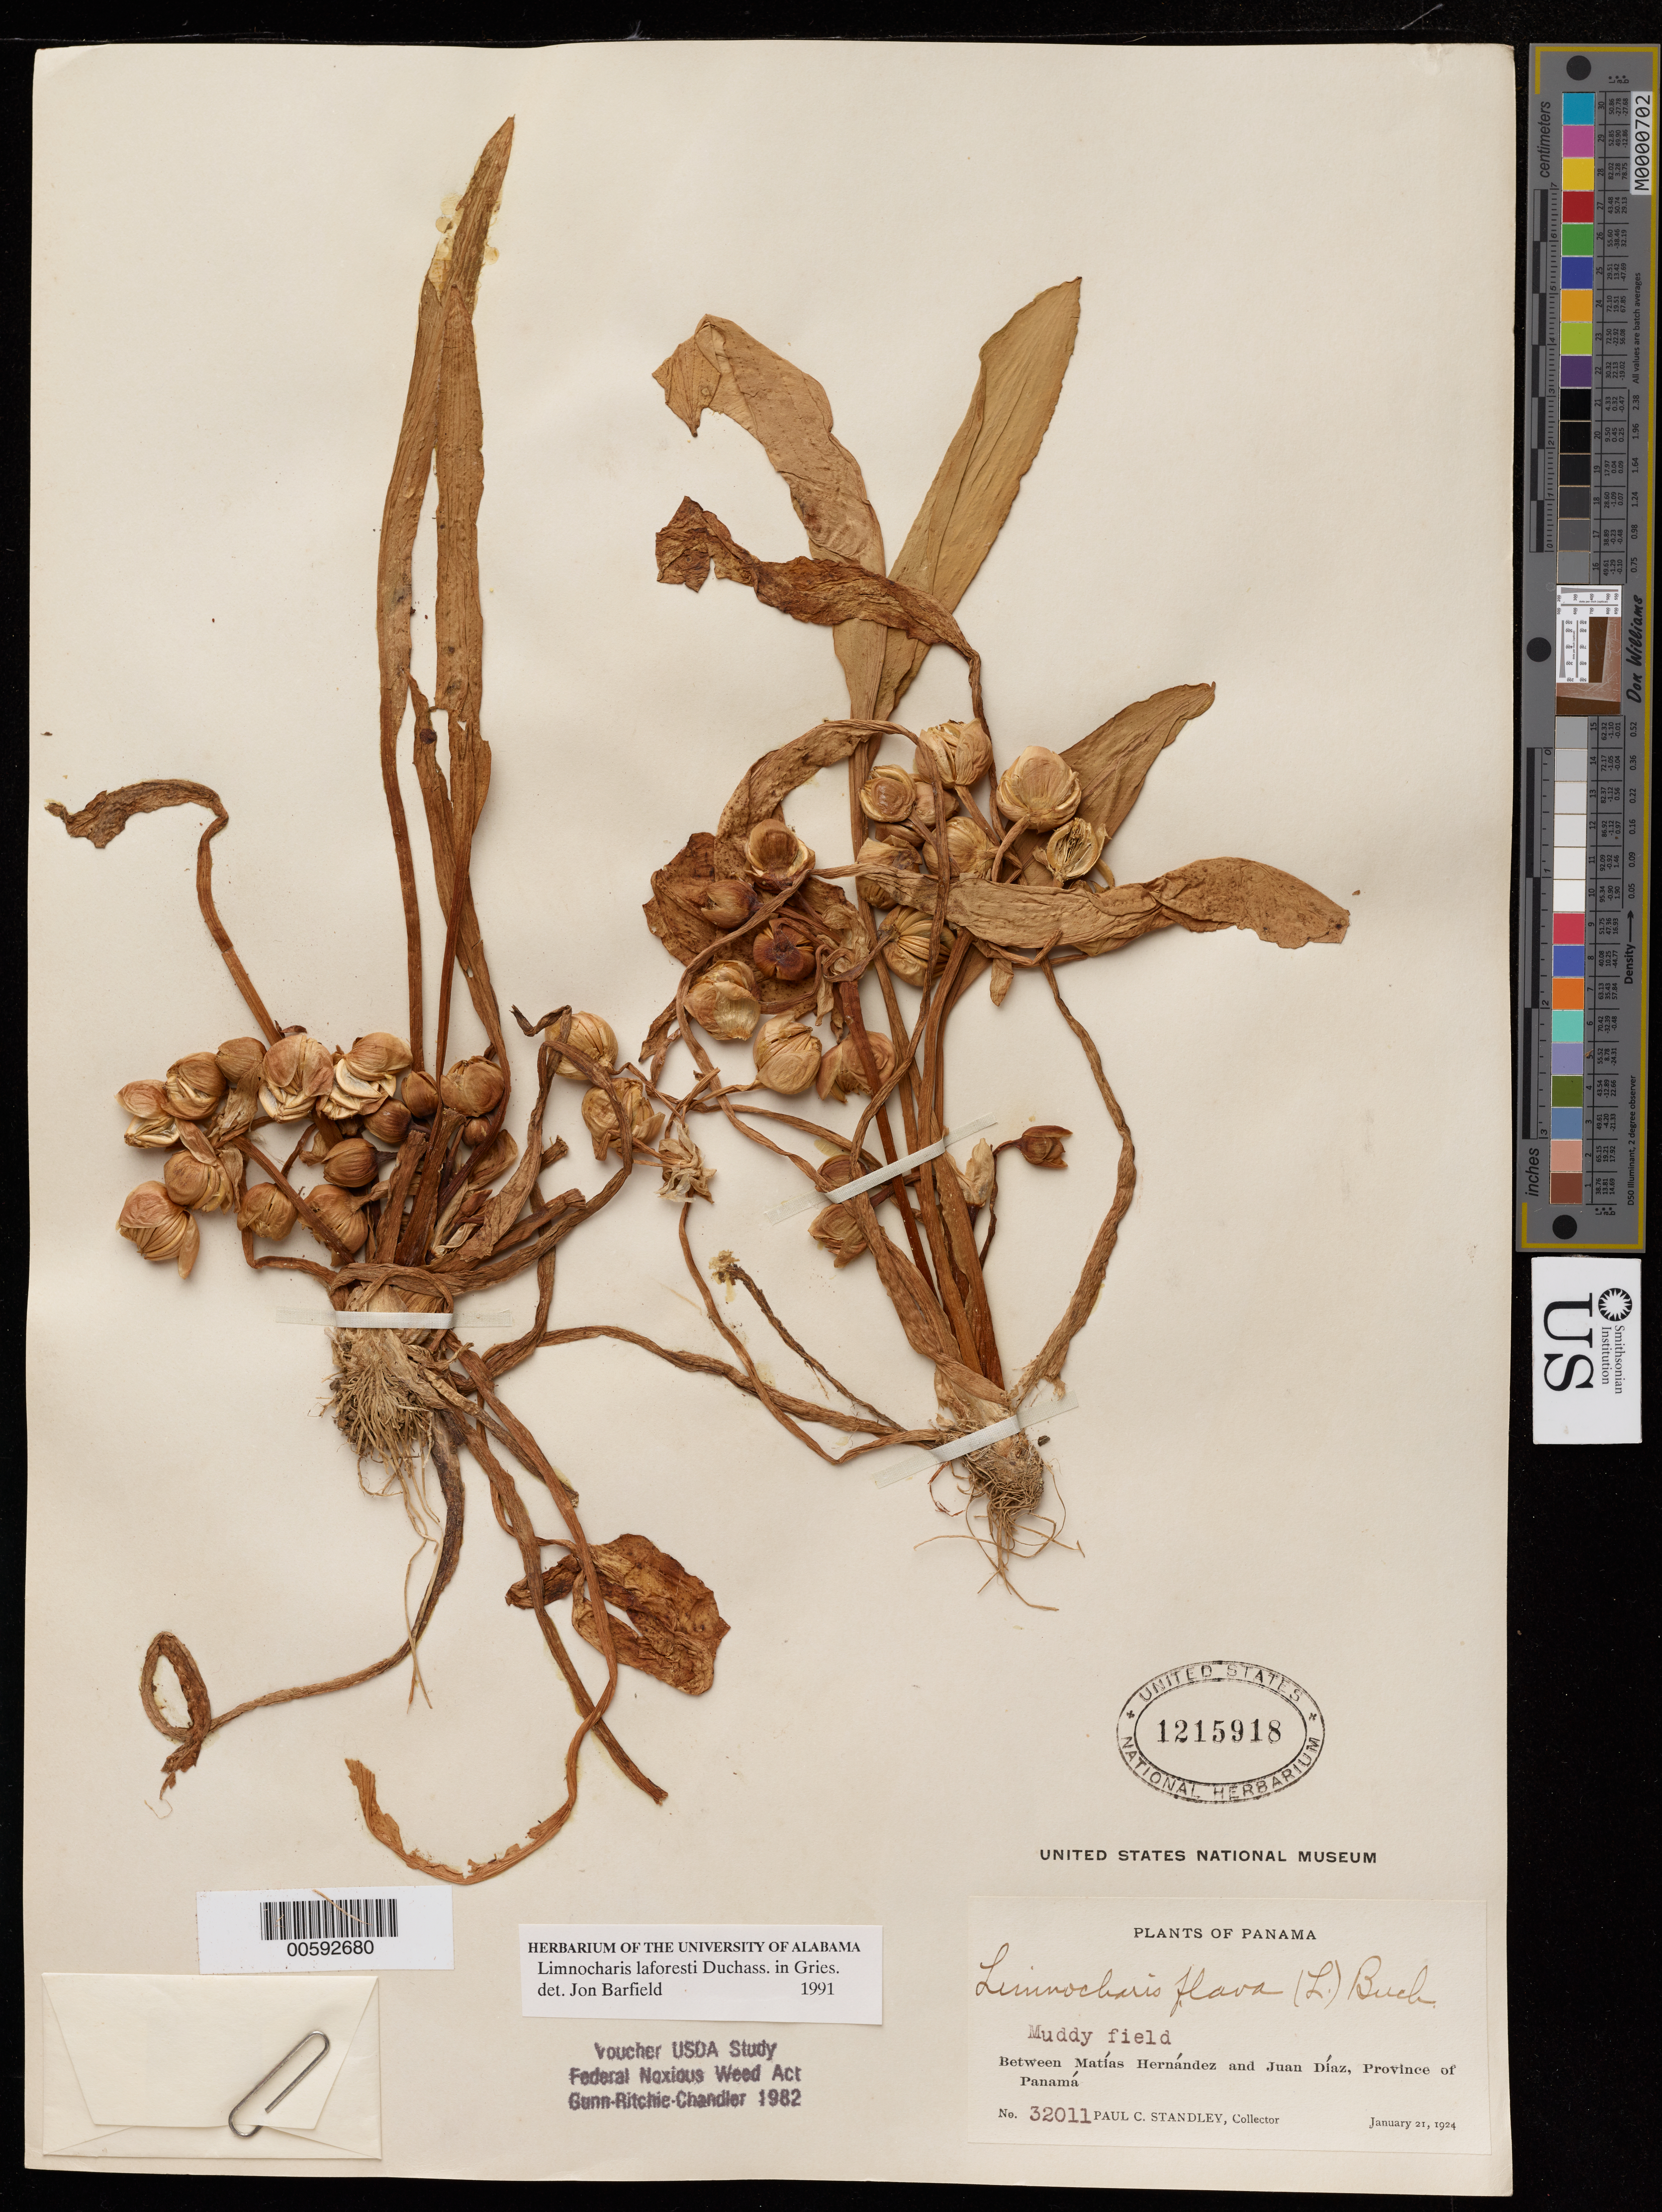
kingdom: Plantae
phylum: Tracheophyta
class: Liliopsida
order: Alismatales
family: Alismataceae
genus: Limnocharis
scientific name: Limnocharis laforestii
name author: Duchass. ex Griseb.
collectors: P. C. Standley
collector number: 32011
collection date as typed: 21 Jan 1924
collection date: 1924-01-21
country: Panama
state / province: Panamá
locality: Between Matias Hernandez and Juan Diaz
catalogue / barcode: US 1215918